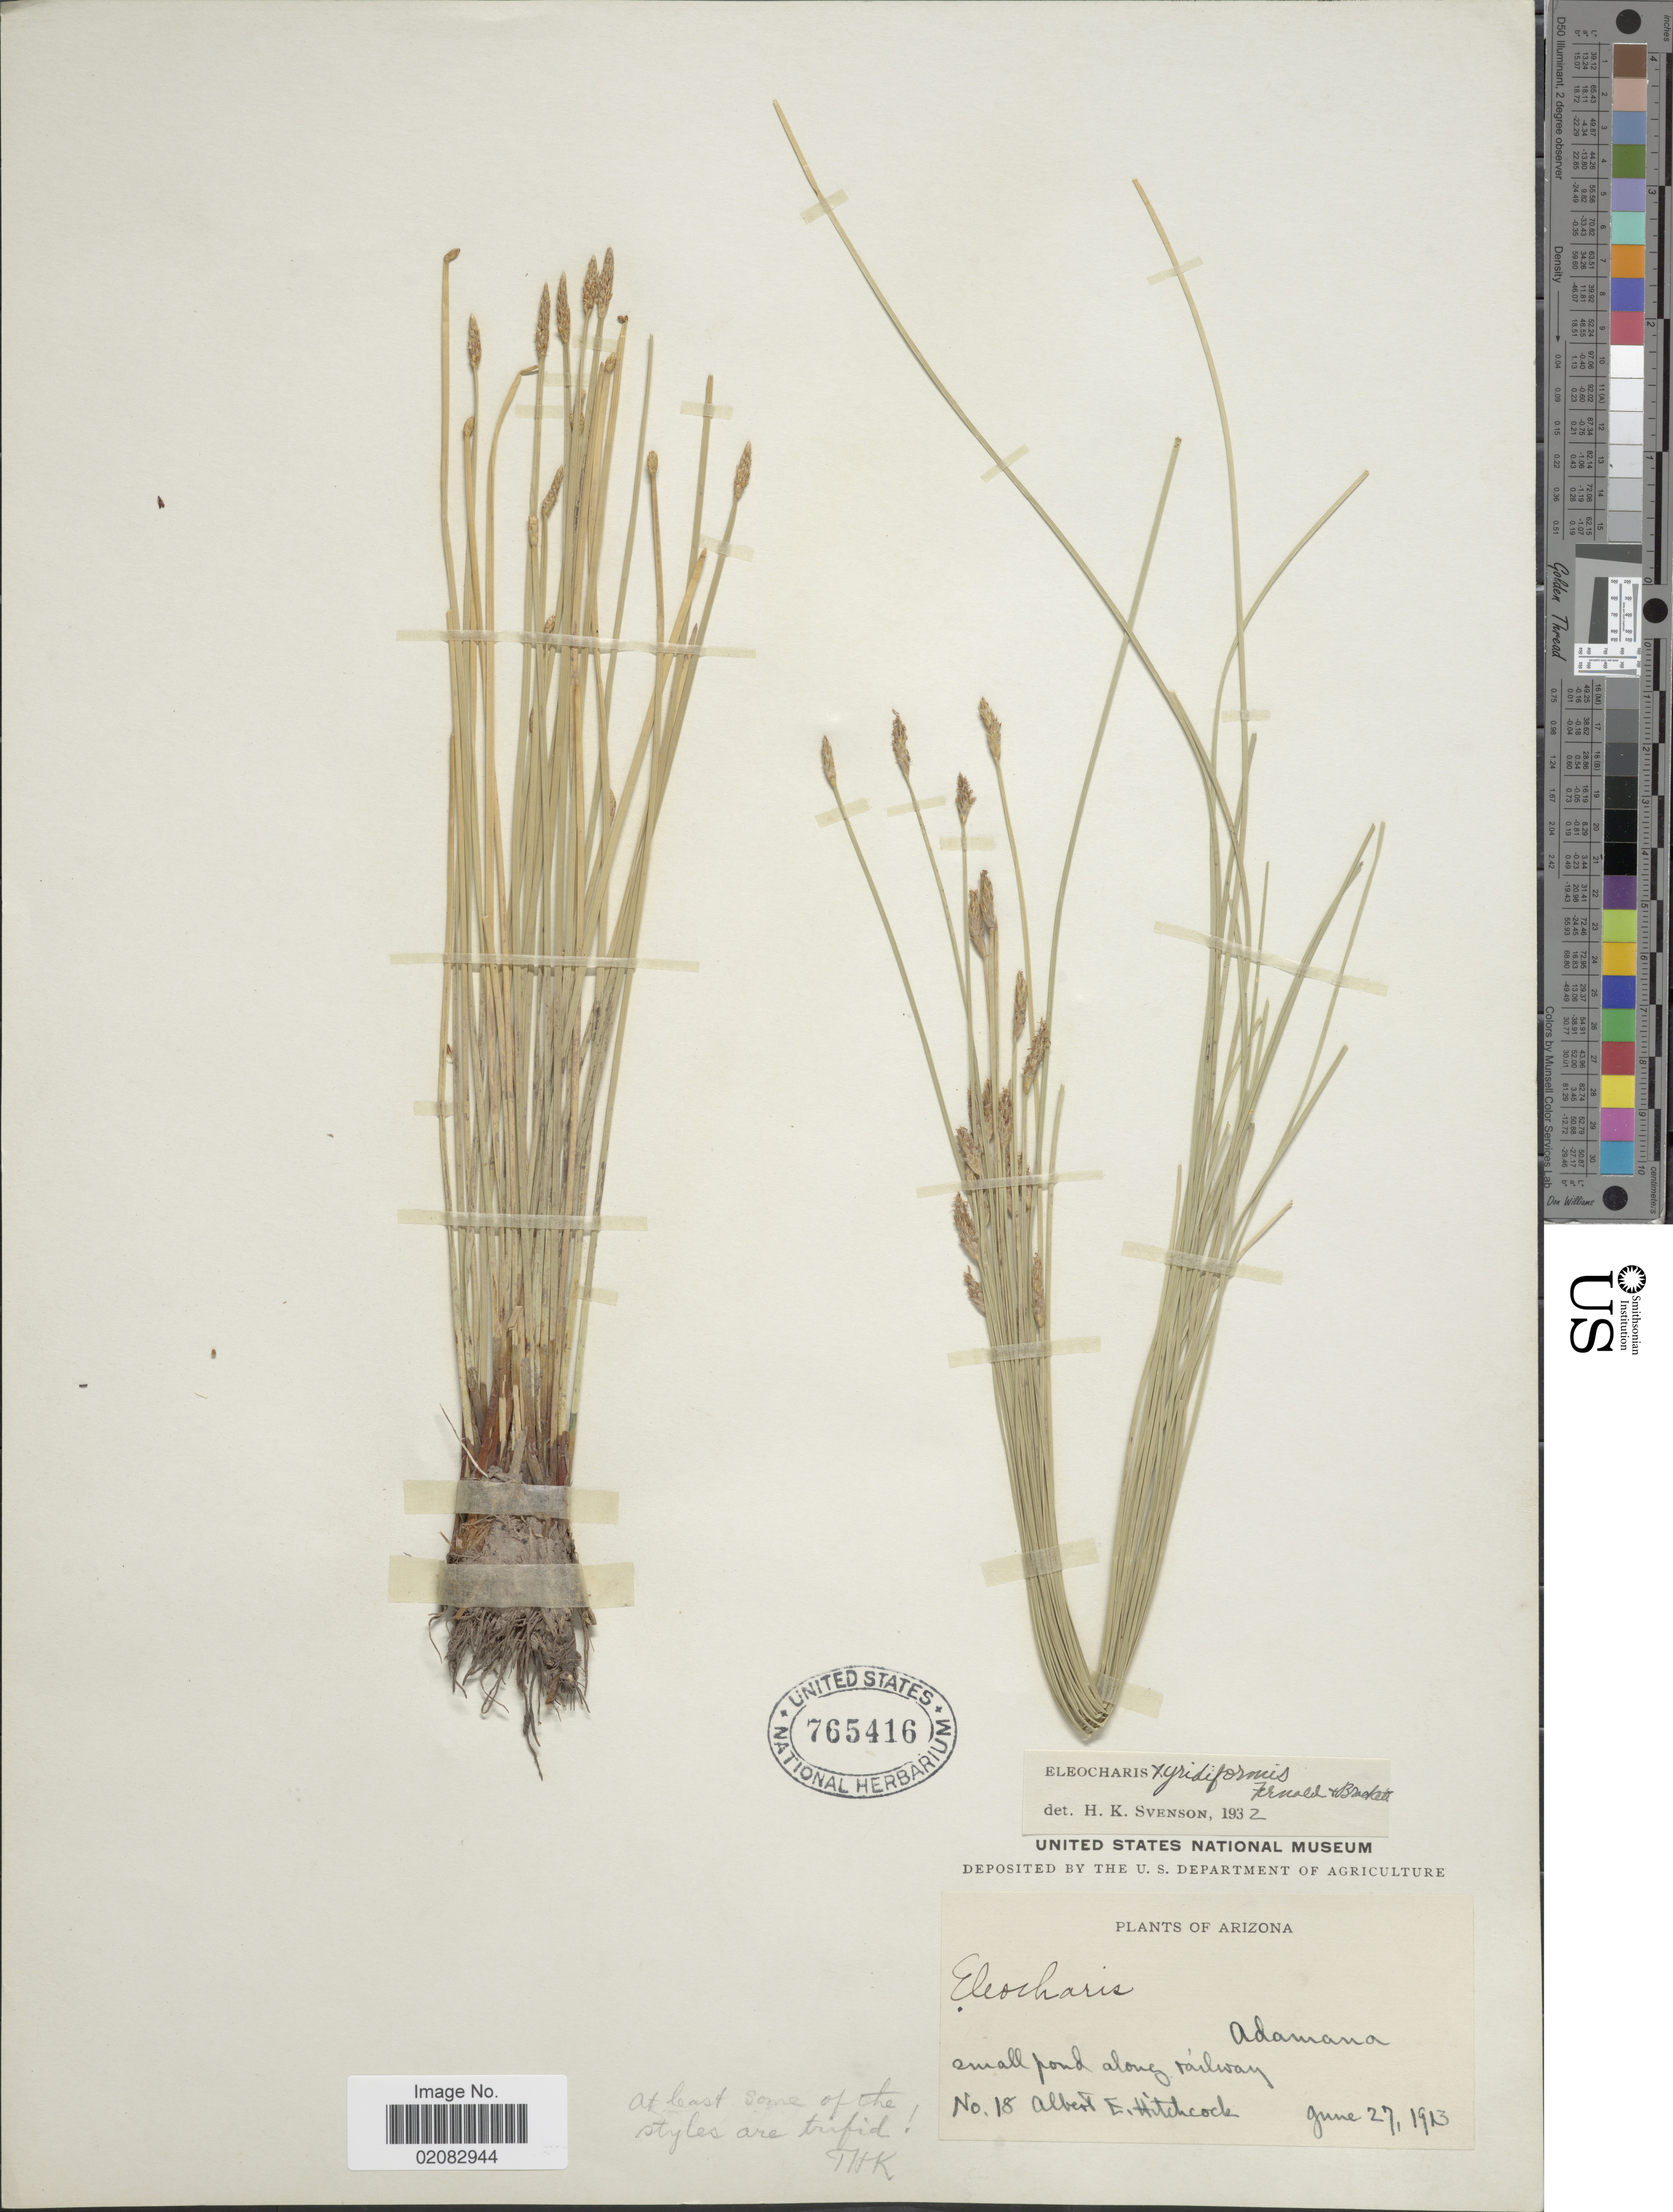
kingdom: Plantae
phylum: Tracheophyta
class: Liliopsida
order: Poales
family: Cyperaceae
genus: Eleocharis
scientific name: Eleocharis macrostachya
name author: Britton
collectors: A. Hitchcock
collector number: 18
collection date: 1913-06-27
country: United States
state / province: Arizona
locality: Adamana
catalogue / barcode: US 765416